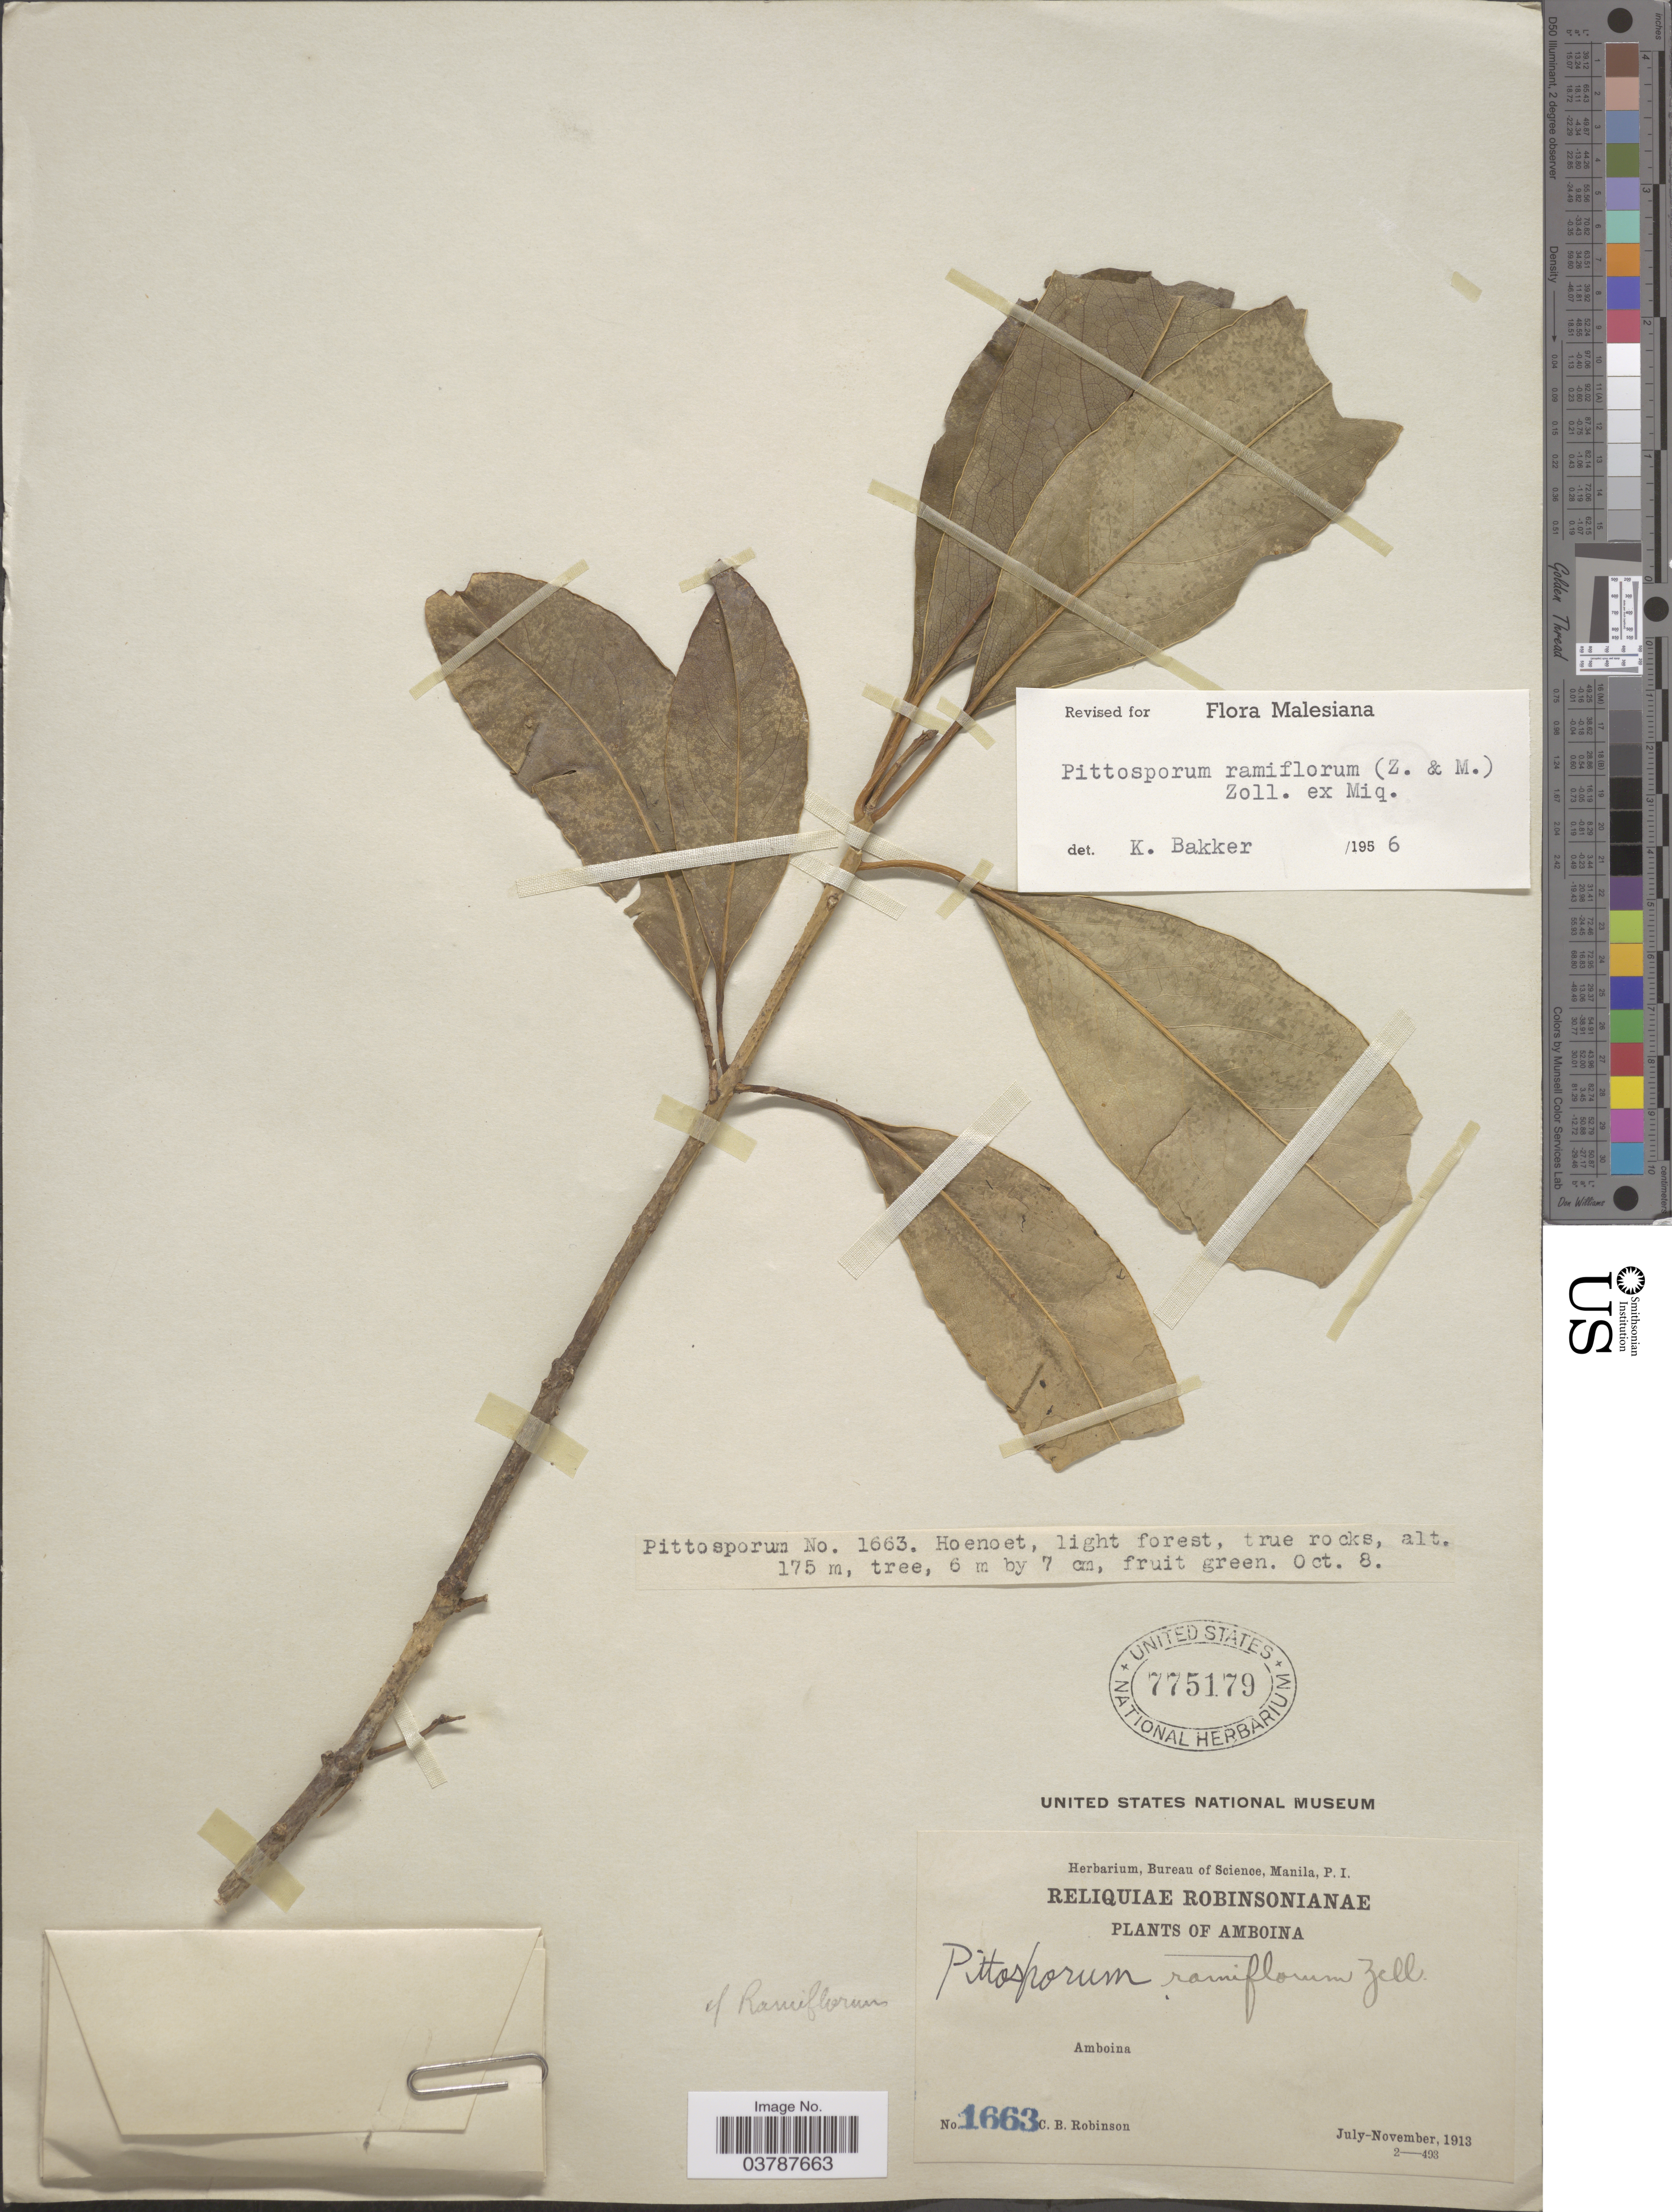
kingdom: Plantae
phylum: Tracheophyta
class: Magnoliopsida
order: Apiales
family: Pittosporaceae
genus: Pittosporum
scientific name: Pittosporum ramiflorum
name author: (Zoll. & Mor.) Zoll.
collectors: C. Robinson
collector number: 1663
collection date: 1913-10-08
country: Indonesia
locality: Amboina.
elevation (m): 175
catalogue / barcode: US 775179